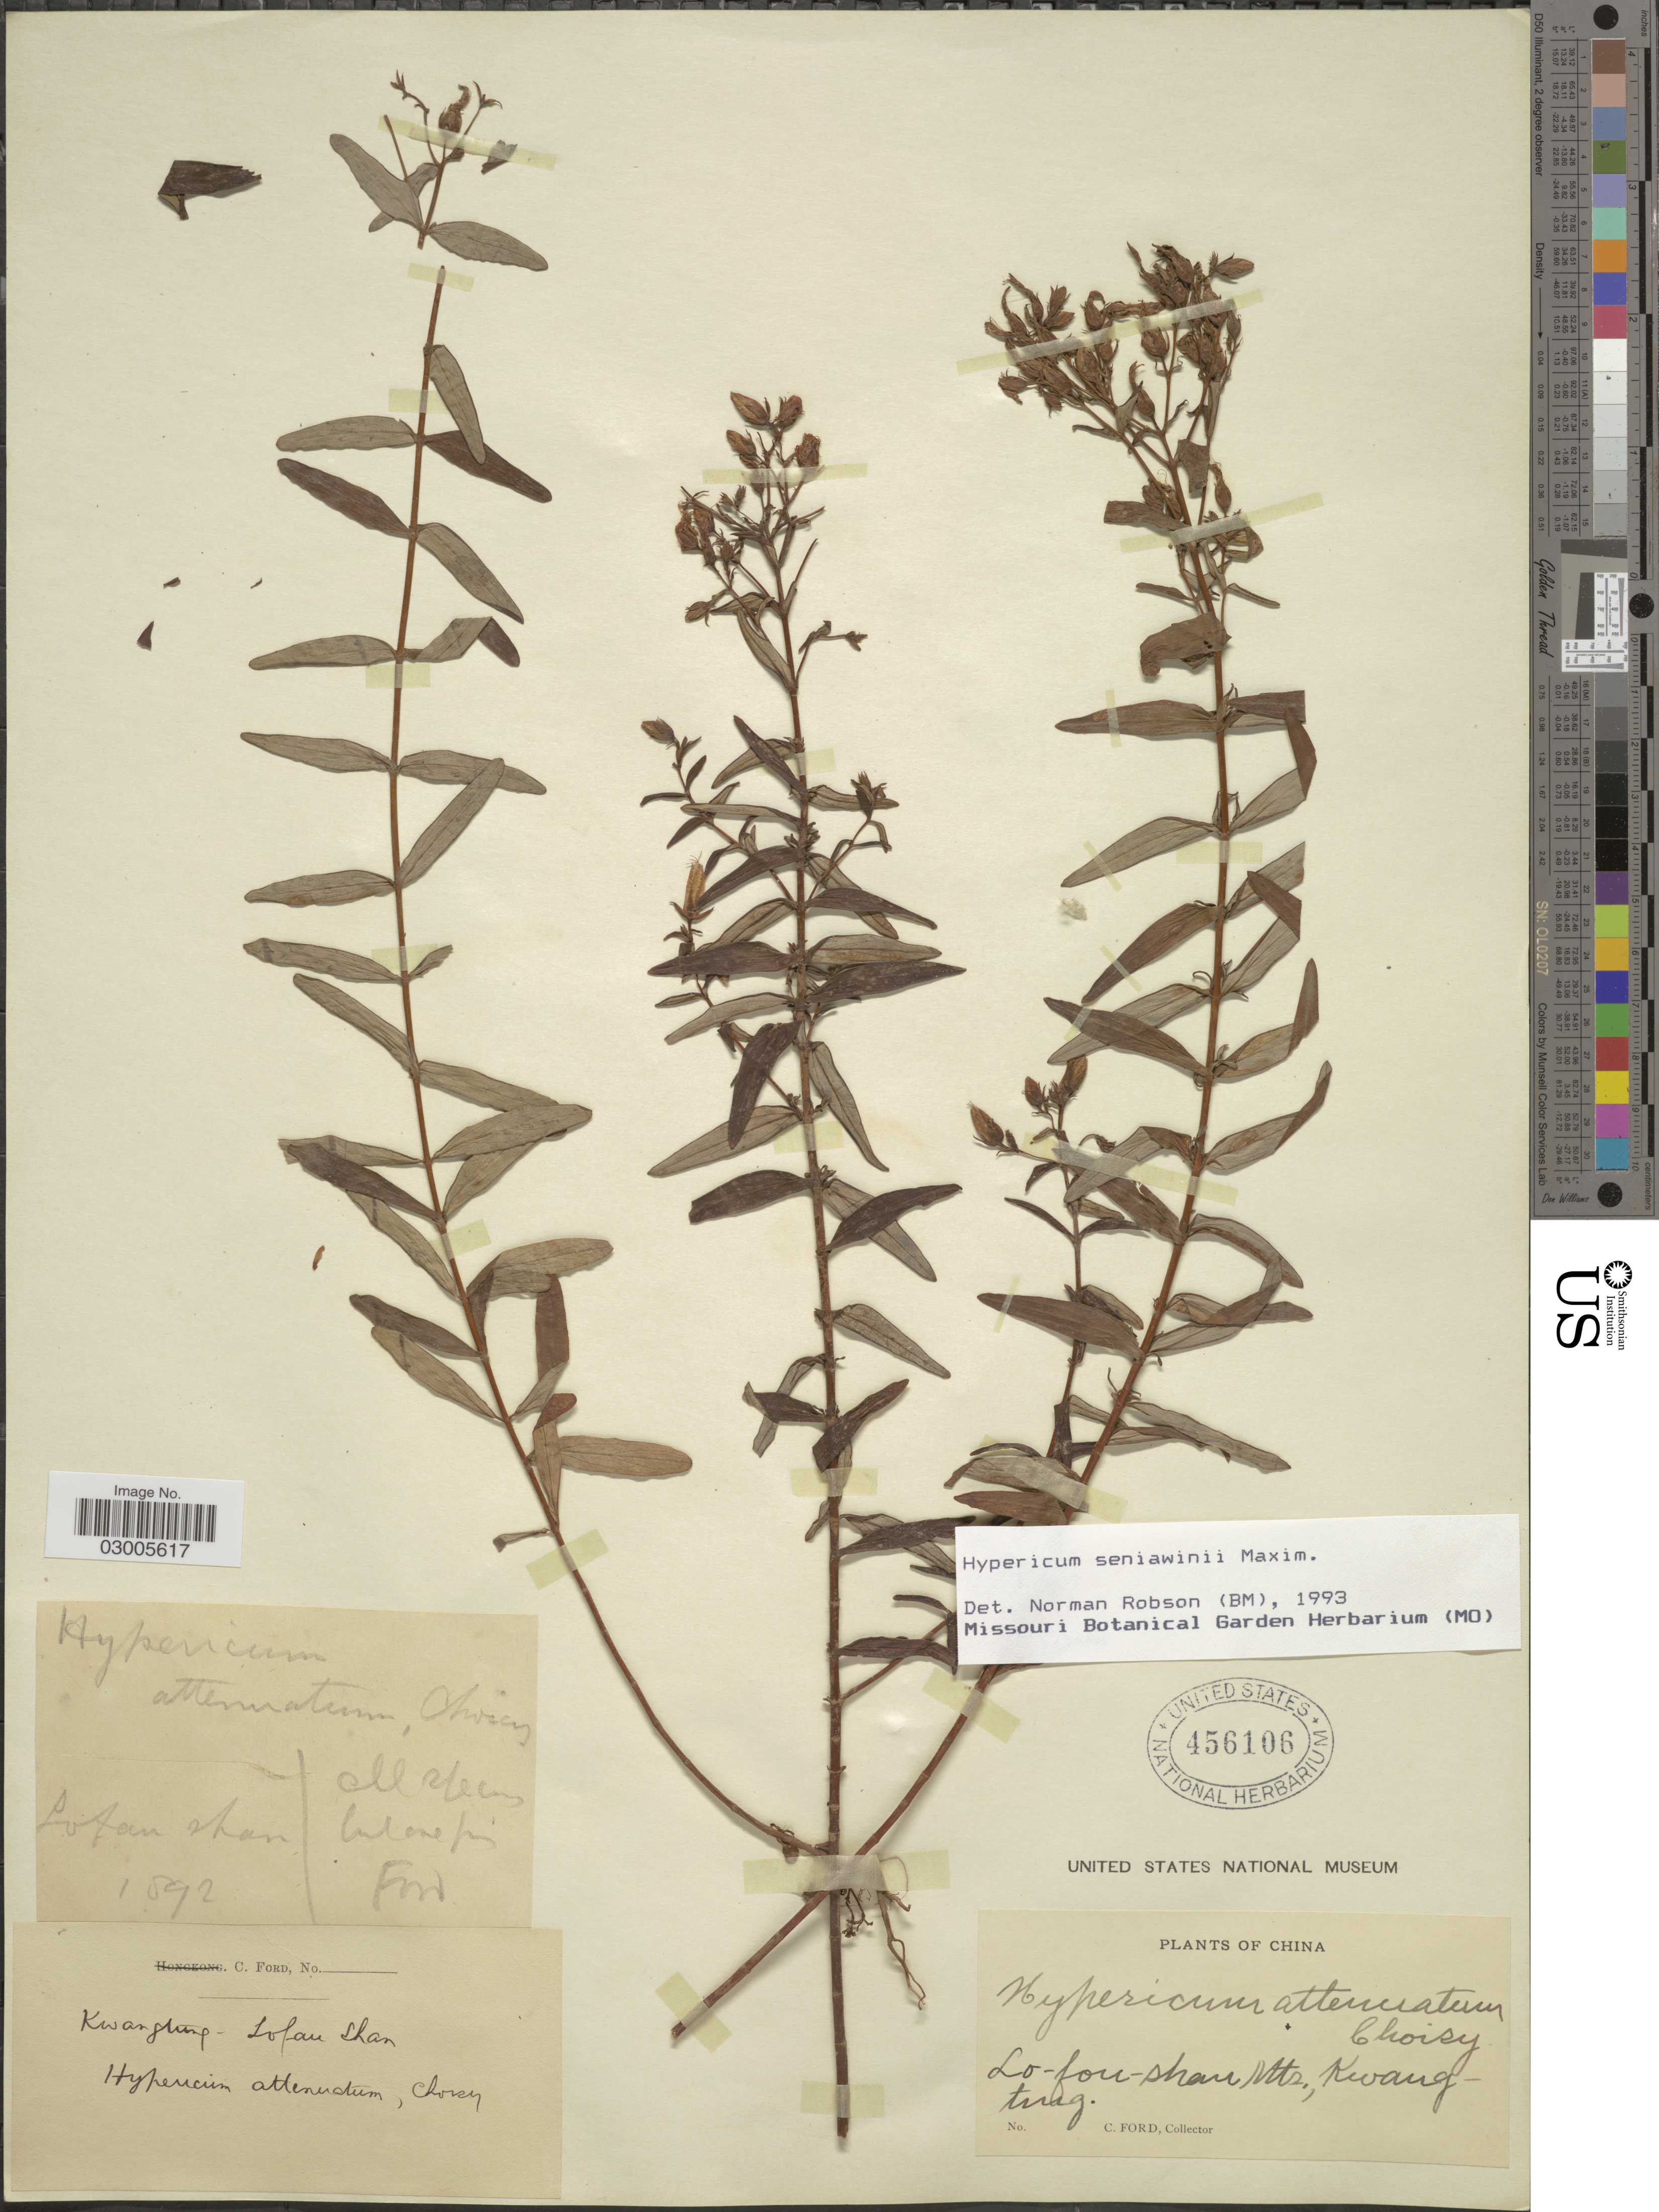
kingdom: Plantae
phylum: Tracheophyta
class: Magnoliopsida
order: Malpighiales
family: Hypericaceae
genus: Hypericum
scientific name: Hypericum seniawinii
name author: Maxim.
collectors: J. B. Norton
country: China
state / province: Guangdong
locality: Kwangtung. Lo-fou-shan Mts.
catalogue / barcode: US 456106